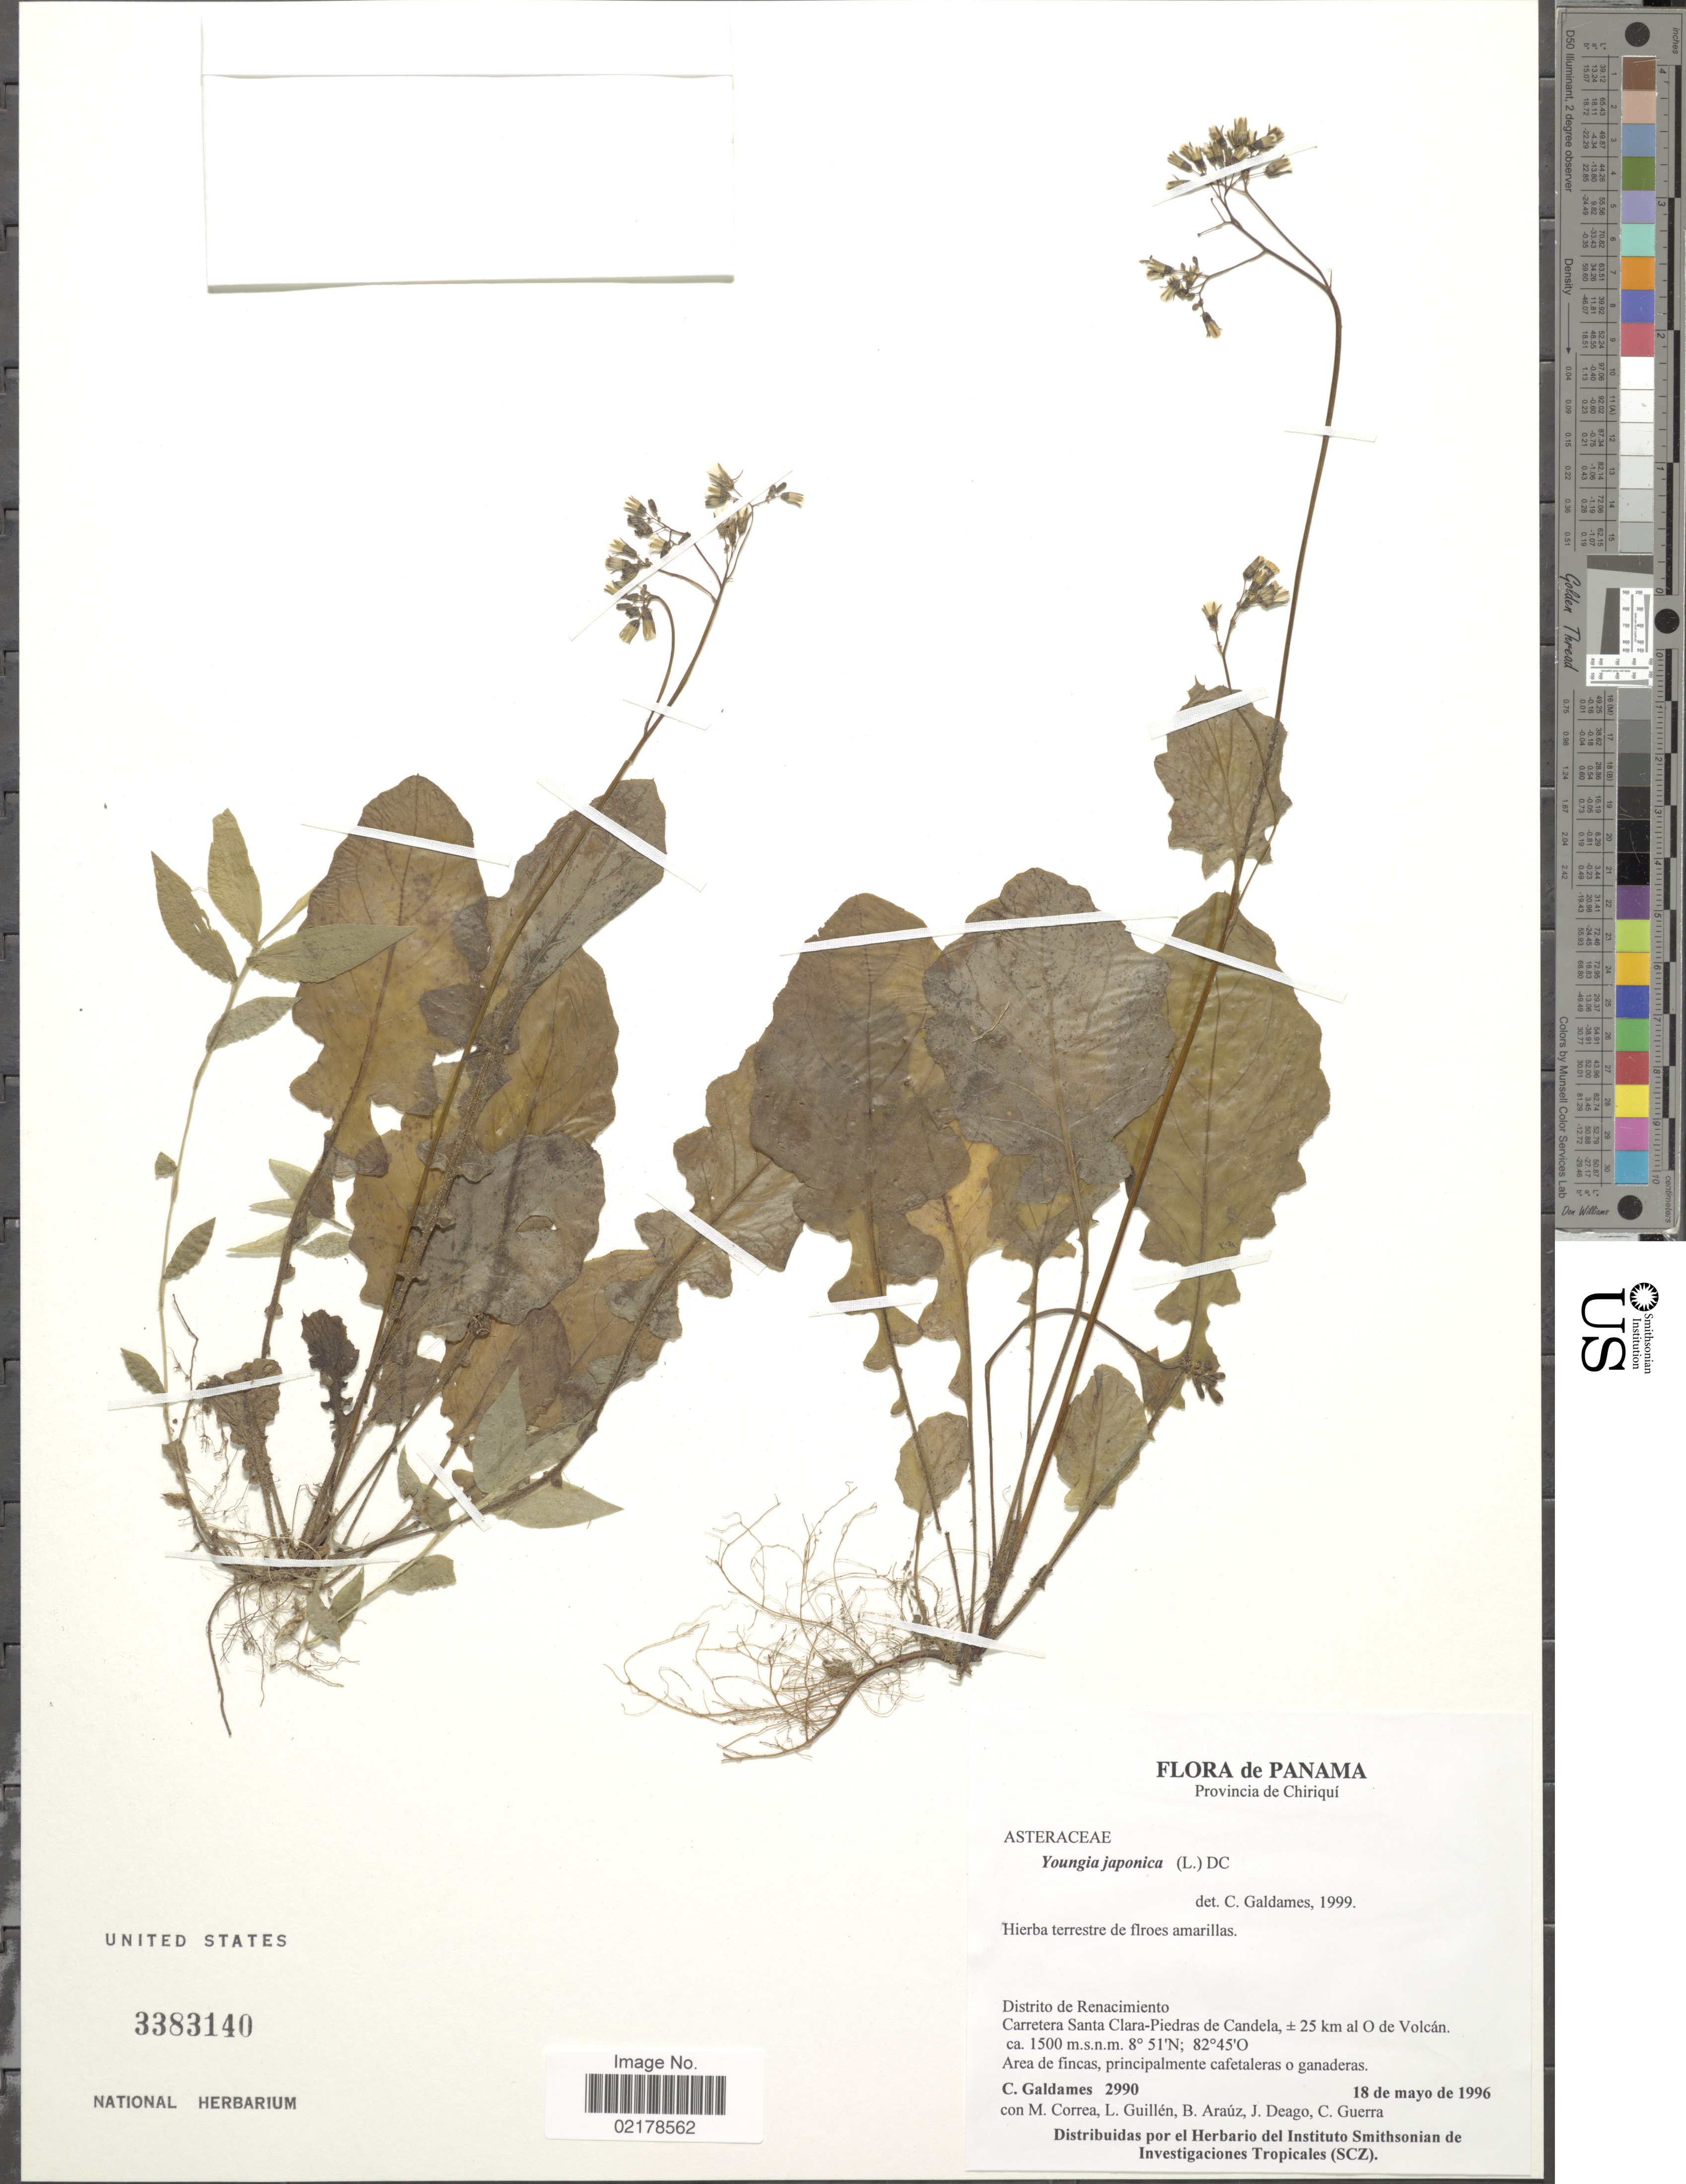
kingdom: Plantae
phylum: Tracheophyta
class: Magnoliopsida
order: Asterales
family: Asteraceae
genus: Youngia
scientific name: Youngia japonica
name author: (L.) DC.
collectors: C. Galdames, M. Correa & L. Guillén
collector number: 2990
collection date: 1996-05-18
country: Panama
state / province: Chiriqui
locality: Distrito de Renacimiento, Carretera Santa Clara-Piedras de Candela, ± 25 km al O de Volcán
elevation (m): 1500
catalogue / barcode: US 3383140